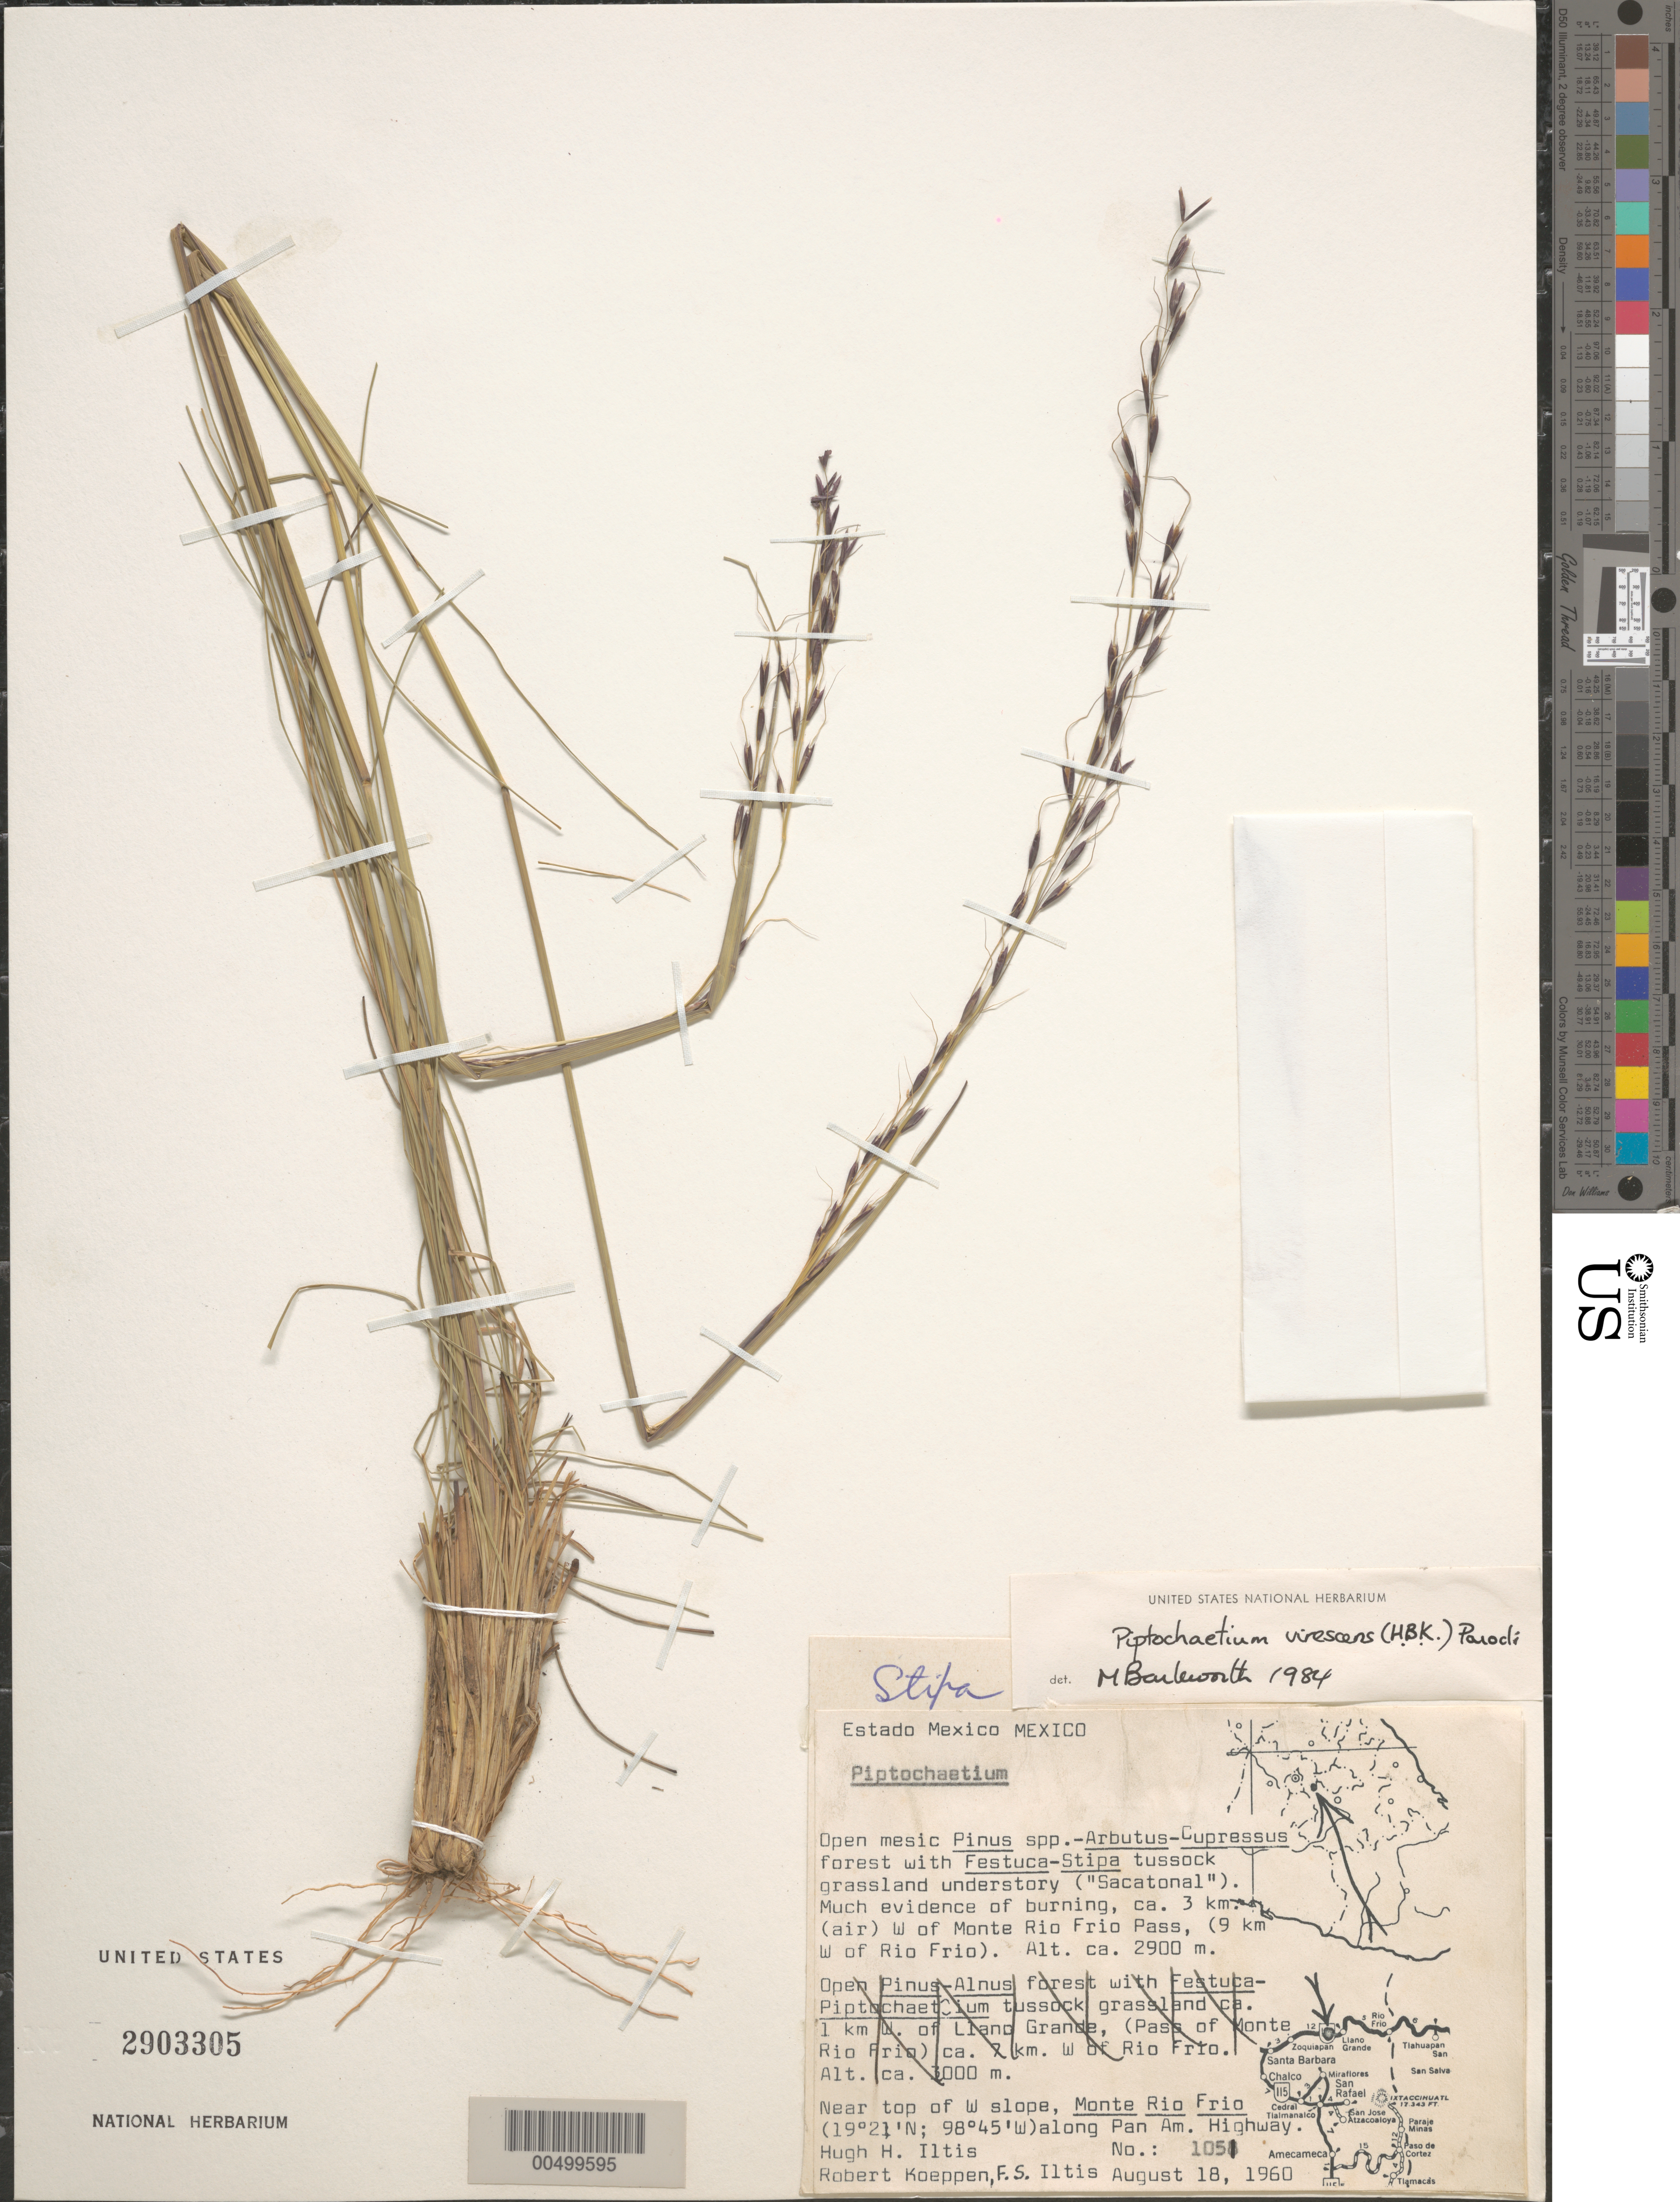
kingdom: Plantae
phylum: Tracheophyta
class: Liliopsida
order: Poales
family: Poaceae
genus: Piptochaetium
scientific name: Piptochaetium virescens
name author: (Kunth) Parodi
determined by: Barkworth, M. E.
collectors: H. H. Iltis, R. C. Koeppen & F. S. Iltis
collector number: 1051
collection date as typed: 18 Aug 1960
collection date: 1960-08-18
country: Mexico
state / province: México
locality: Near top of W slope, Monte Rio Frio, along Pan Am. Hwy, ca 3 air km W of Monte Rio Frio Pass (9 km W of Rio Frio)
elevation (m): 2900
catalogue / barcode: US 2903305